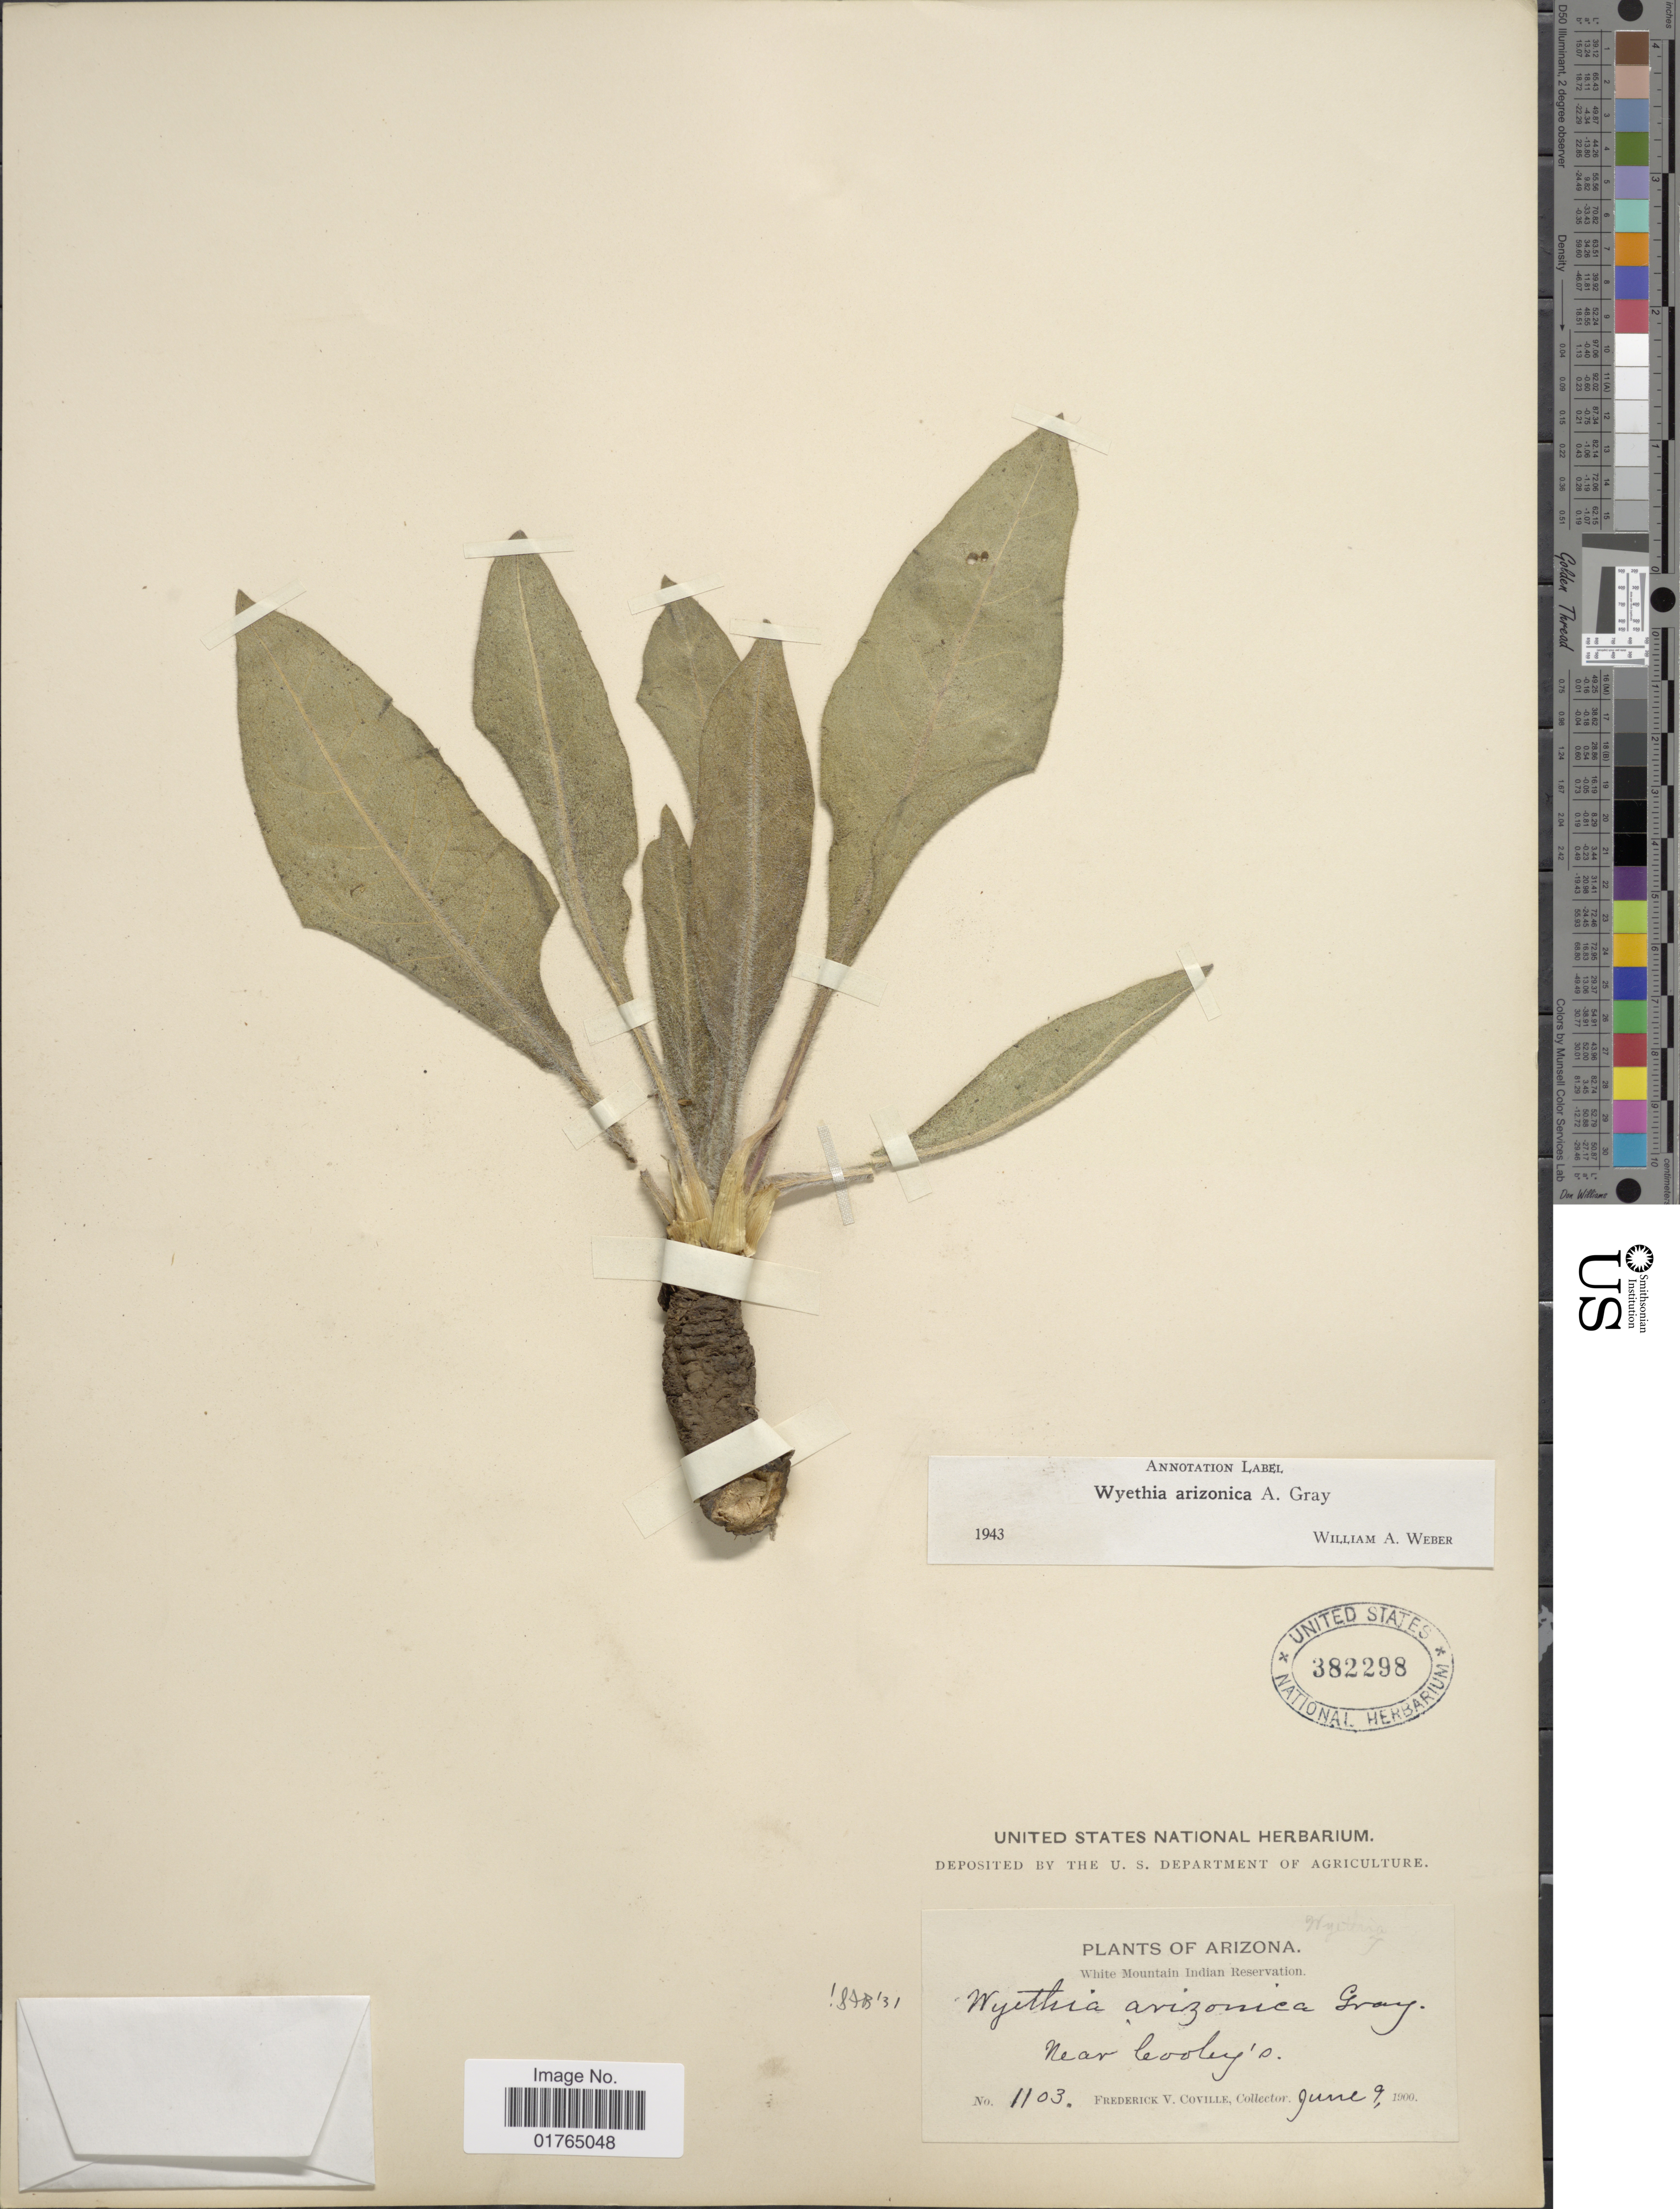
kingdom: Plantae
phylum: Tracheophyta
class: Magnoliopsida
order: Asterales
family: Asteraceae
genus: Wyethia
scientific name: Wyethia arizonica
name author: A. Gray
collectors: F. V. Coville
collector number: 1103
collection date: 1900-06-09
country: United States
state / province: Arizona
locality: White Mountain Indian Reservation, near Cooley's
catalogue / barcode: US 382298